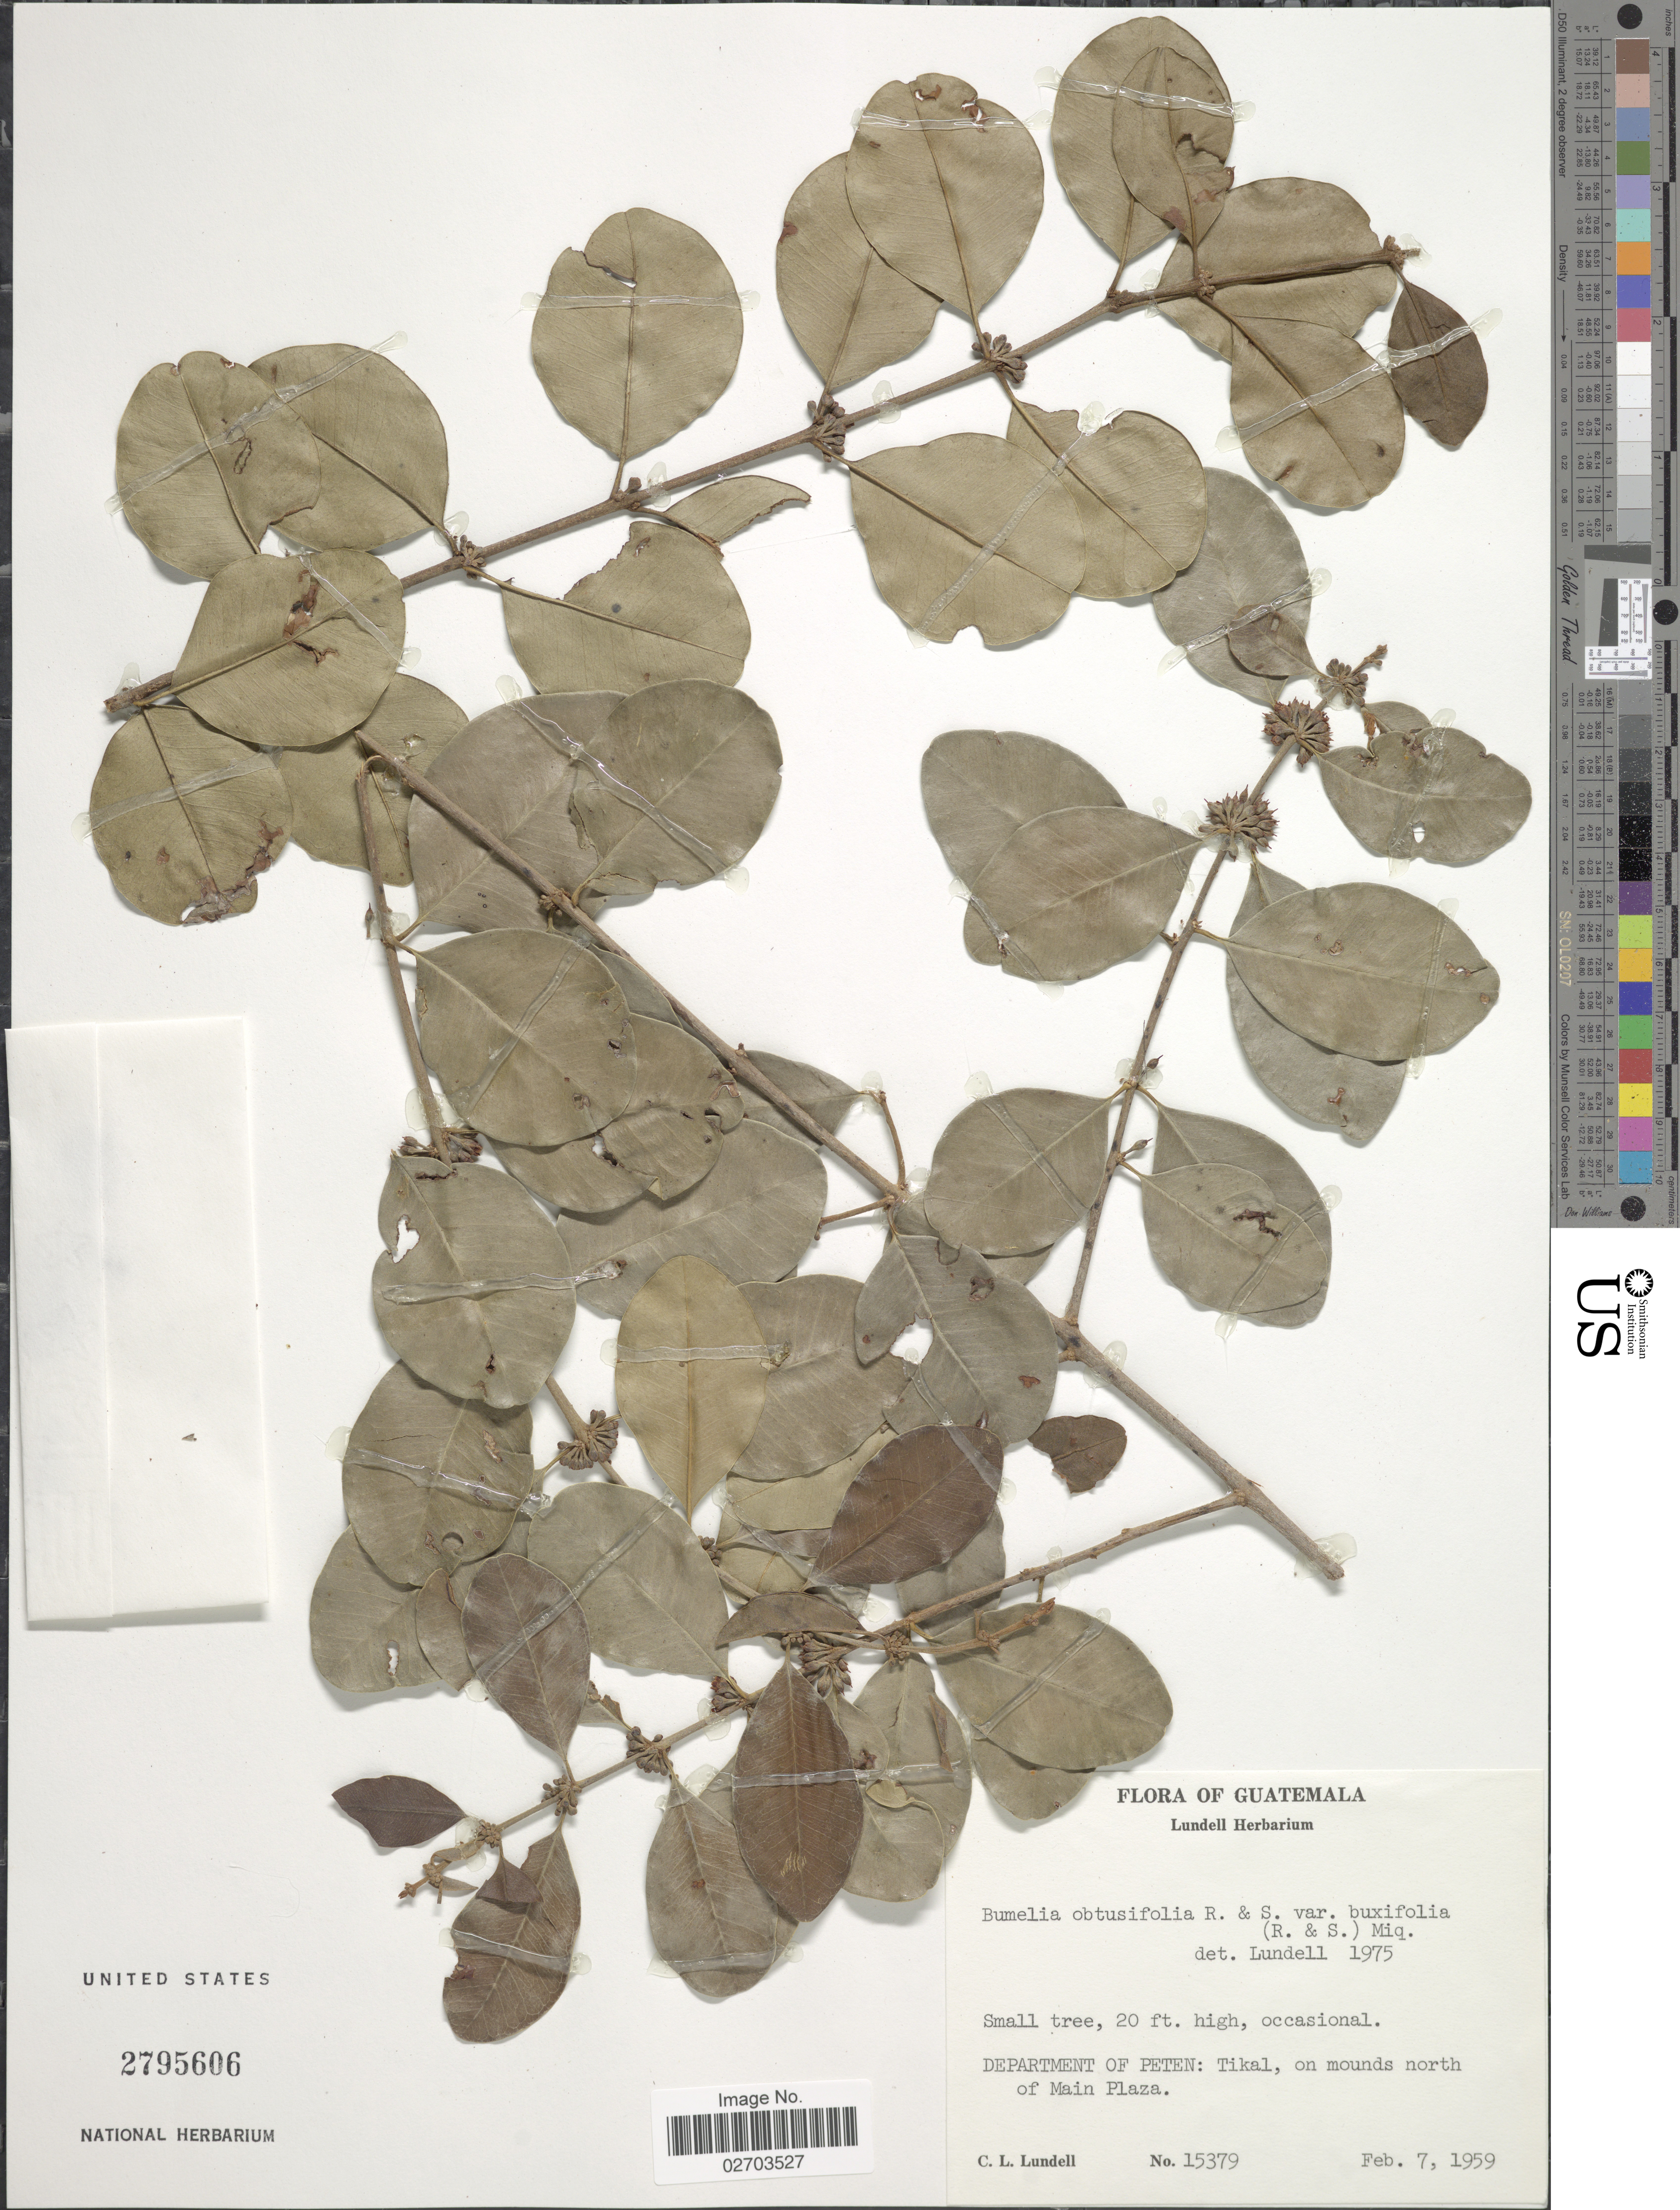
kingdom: Plantae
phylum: Tracheophyta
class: Magnoliopsida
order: Ericales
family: Sapotaceae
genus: Sideroxylon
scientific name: Sideroxylon obtusifolium subsp. buxifolium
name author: (Roem. & Schult.) T.D. Penn.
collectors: C. L. Lundell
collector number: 15379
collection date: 1959-02-07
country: Guatemala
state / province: El Petén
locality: Tikal, on mounds north of Main Plaza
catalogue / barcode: US 2795606